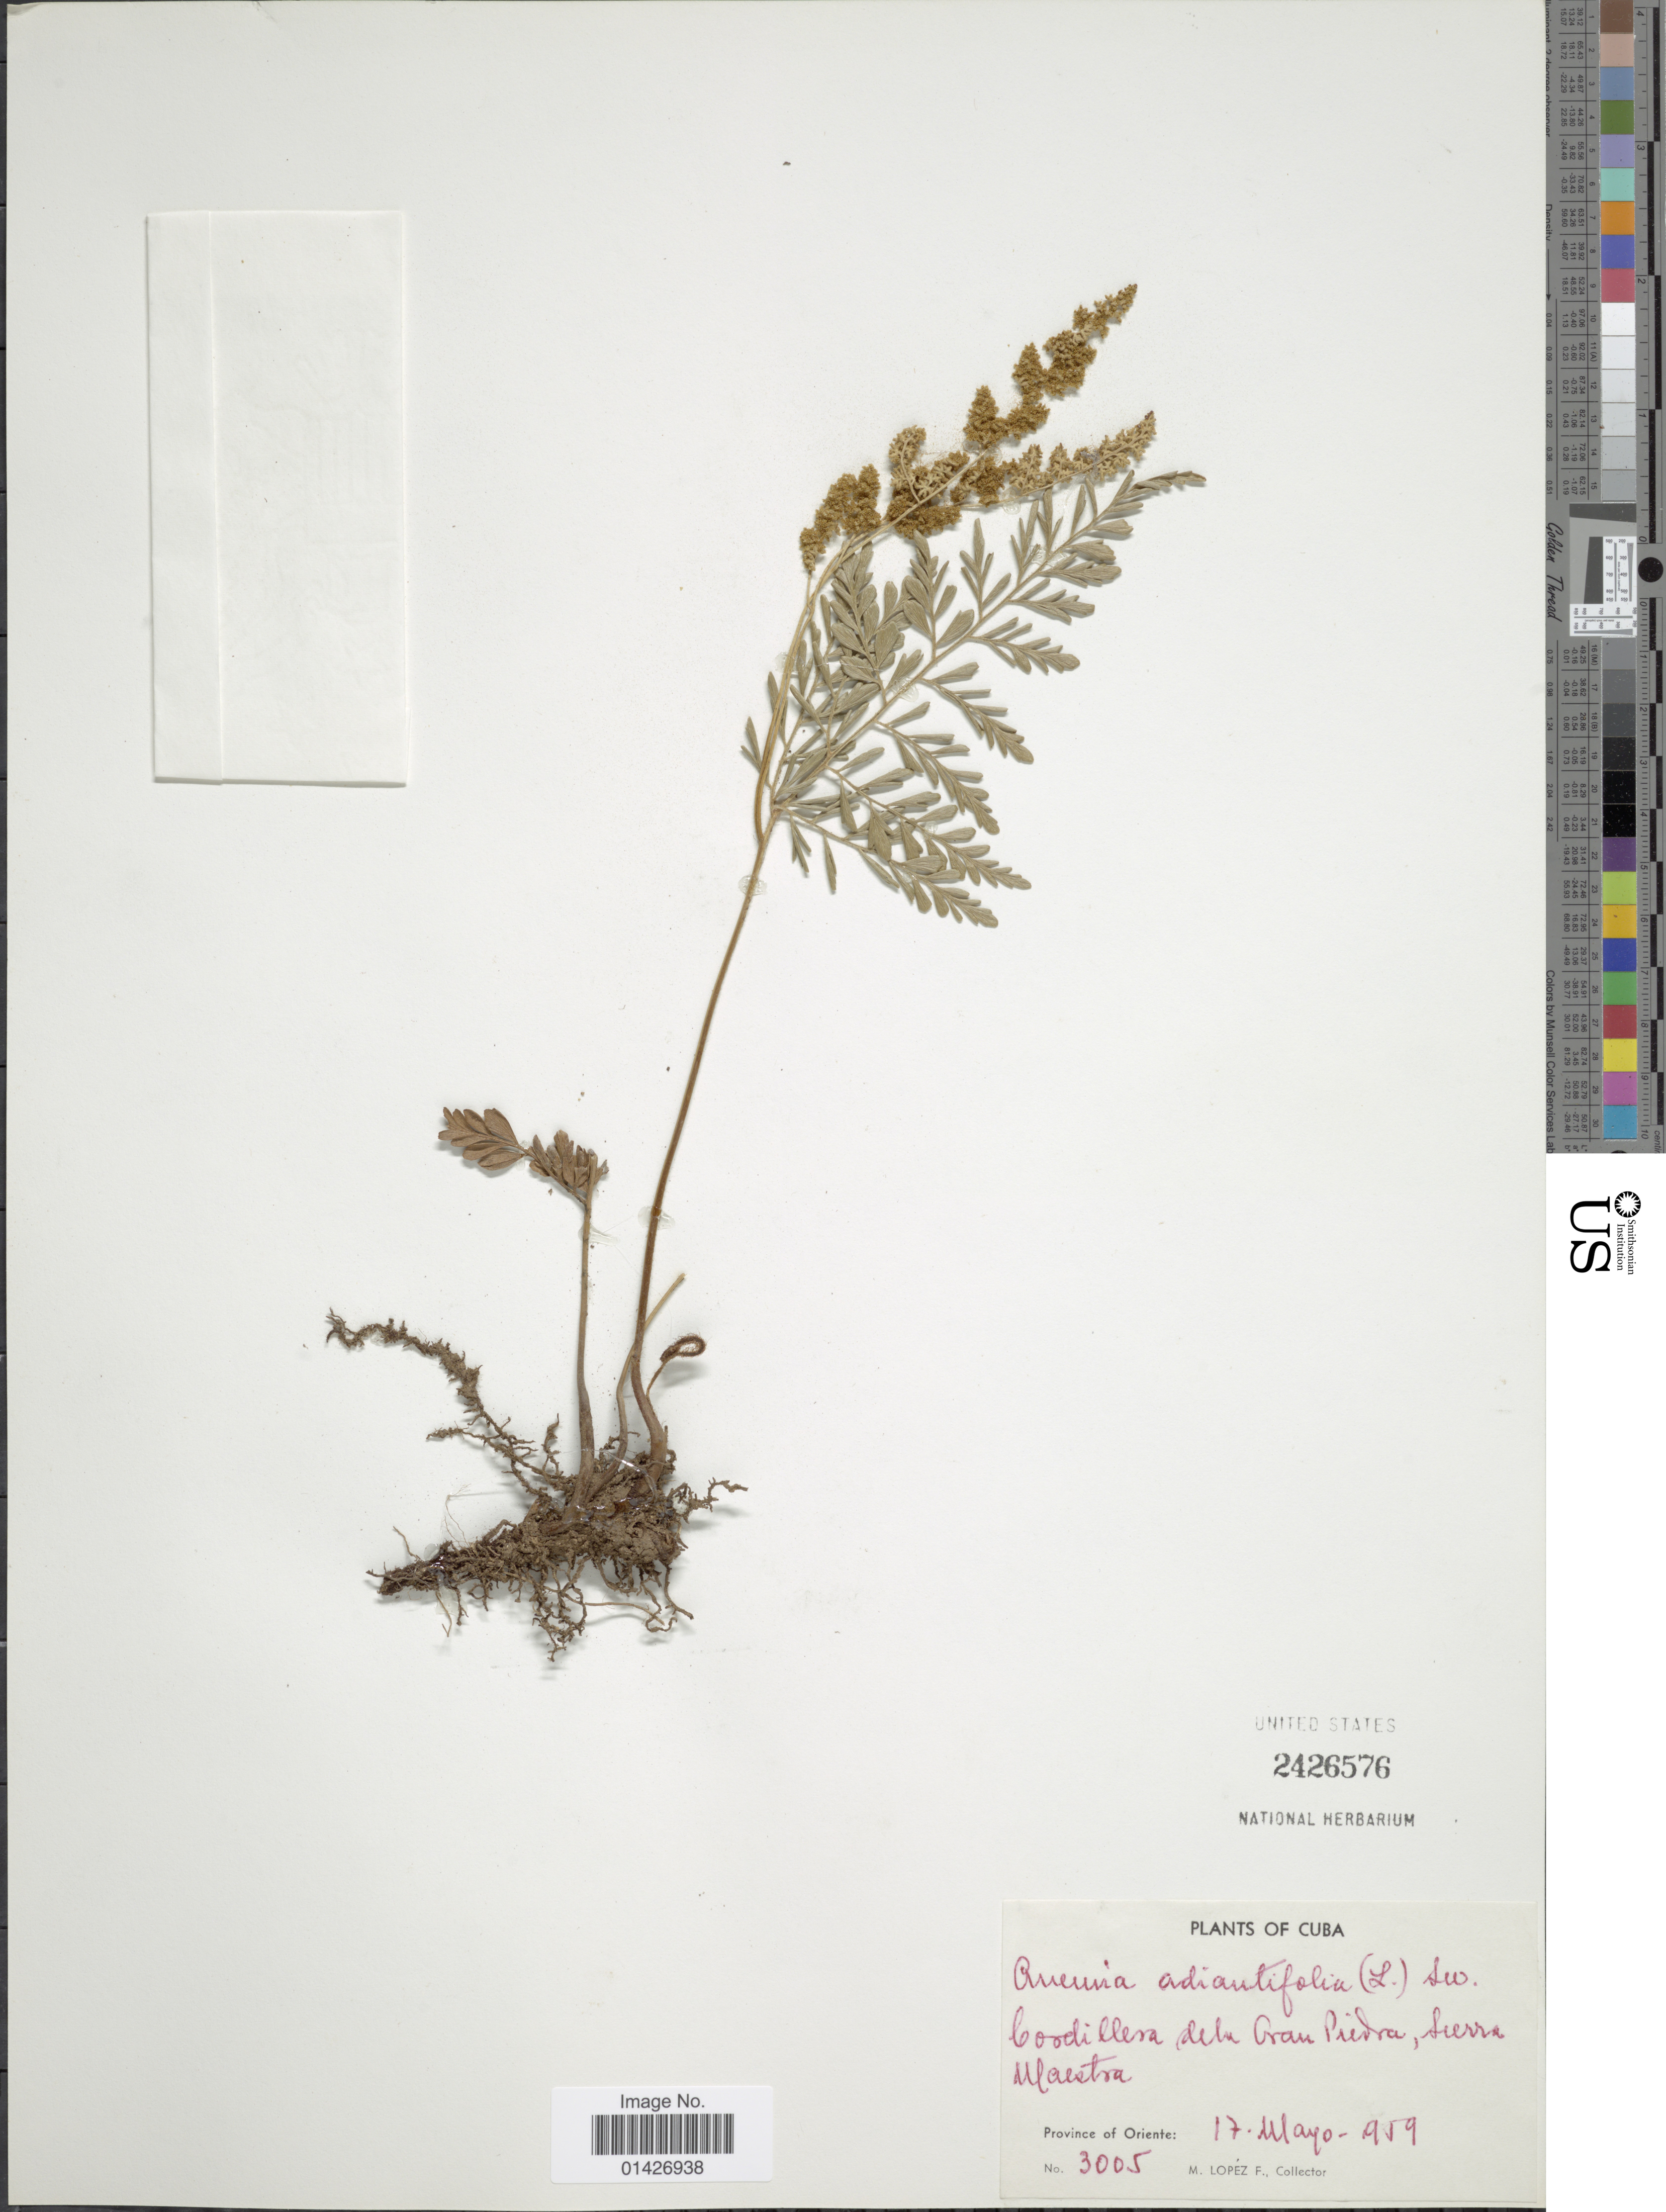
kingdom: Plantae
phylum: Tracheophyta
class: Polypodiopsida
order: Schizaeales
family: Anemiaceae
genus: Anemia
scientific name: Anemia adiantifolia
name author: (L.) Sw.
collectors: M. Lopéz-F.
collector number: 3005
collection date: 1959-05-17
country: Cuba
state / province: Oriente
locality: Cordillera de la Gran Piedra, Sierra Maestra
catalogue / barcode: US 2426576